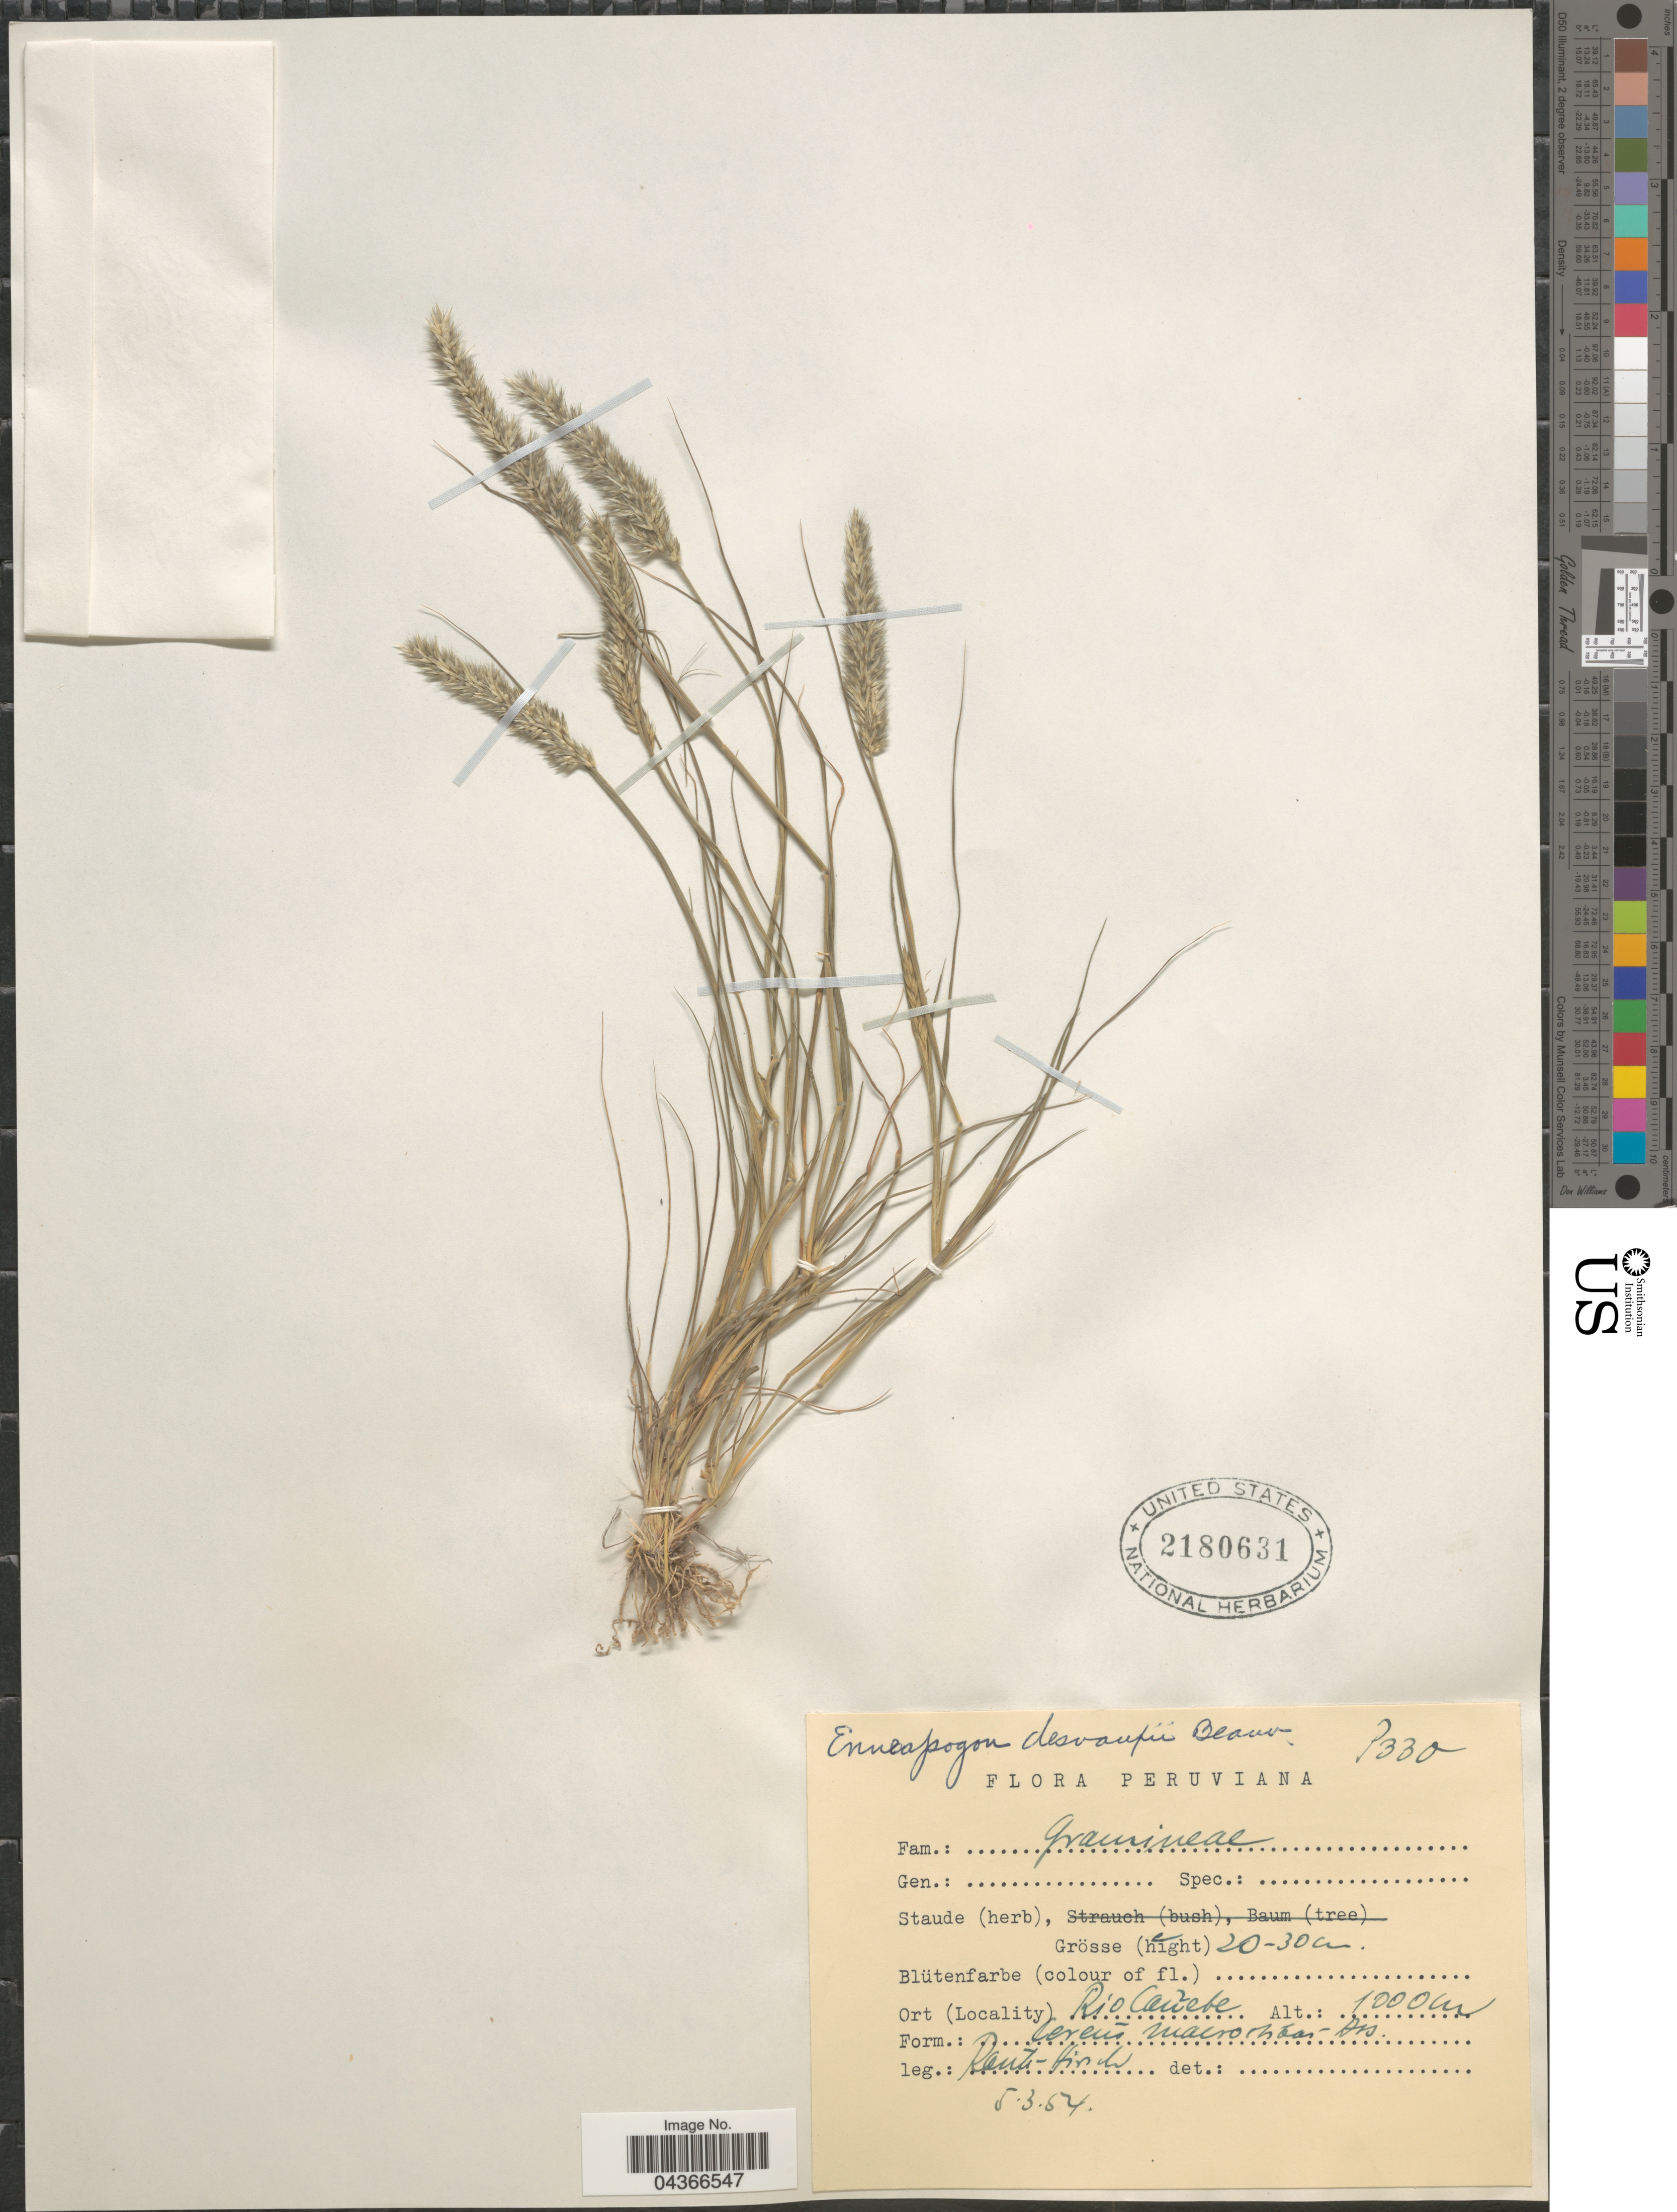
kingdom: Plantae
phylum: Tracheophyta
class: Liliopsida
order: Poales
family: Poaceae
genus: Enneapogon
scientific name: Enneapogon desvauxii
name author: P. Beauv.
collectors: W. Rauh & G. Hirsch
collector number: P330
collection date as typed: Transcribed d/m/y: 5/3/54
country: Peru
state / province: Lima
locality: Río Cañete.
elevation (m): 1000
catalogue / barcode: US 2180631